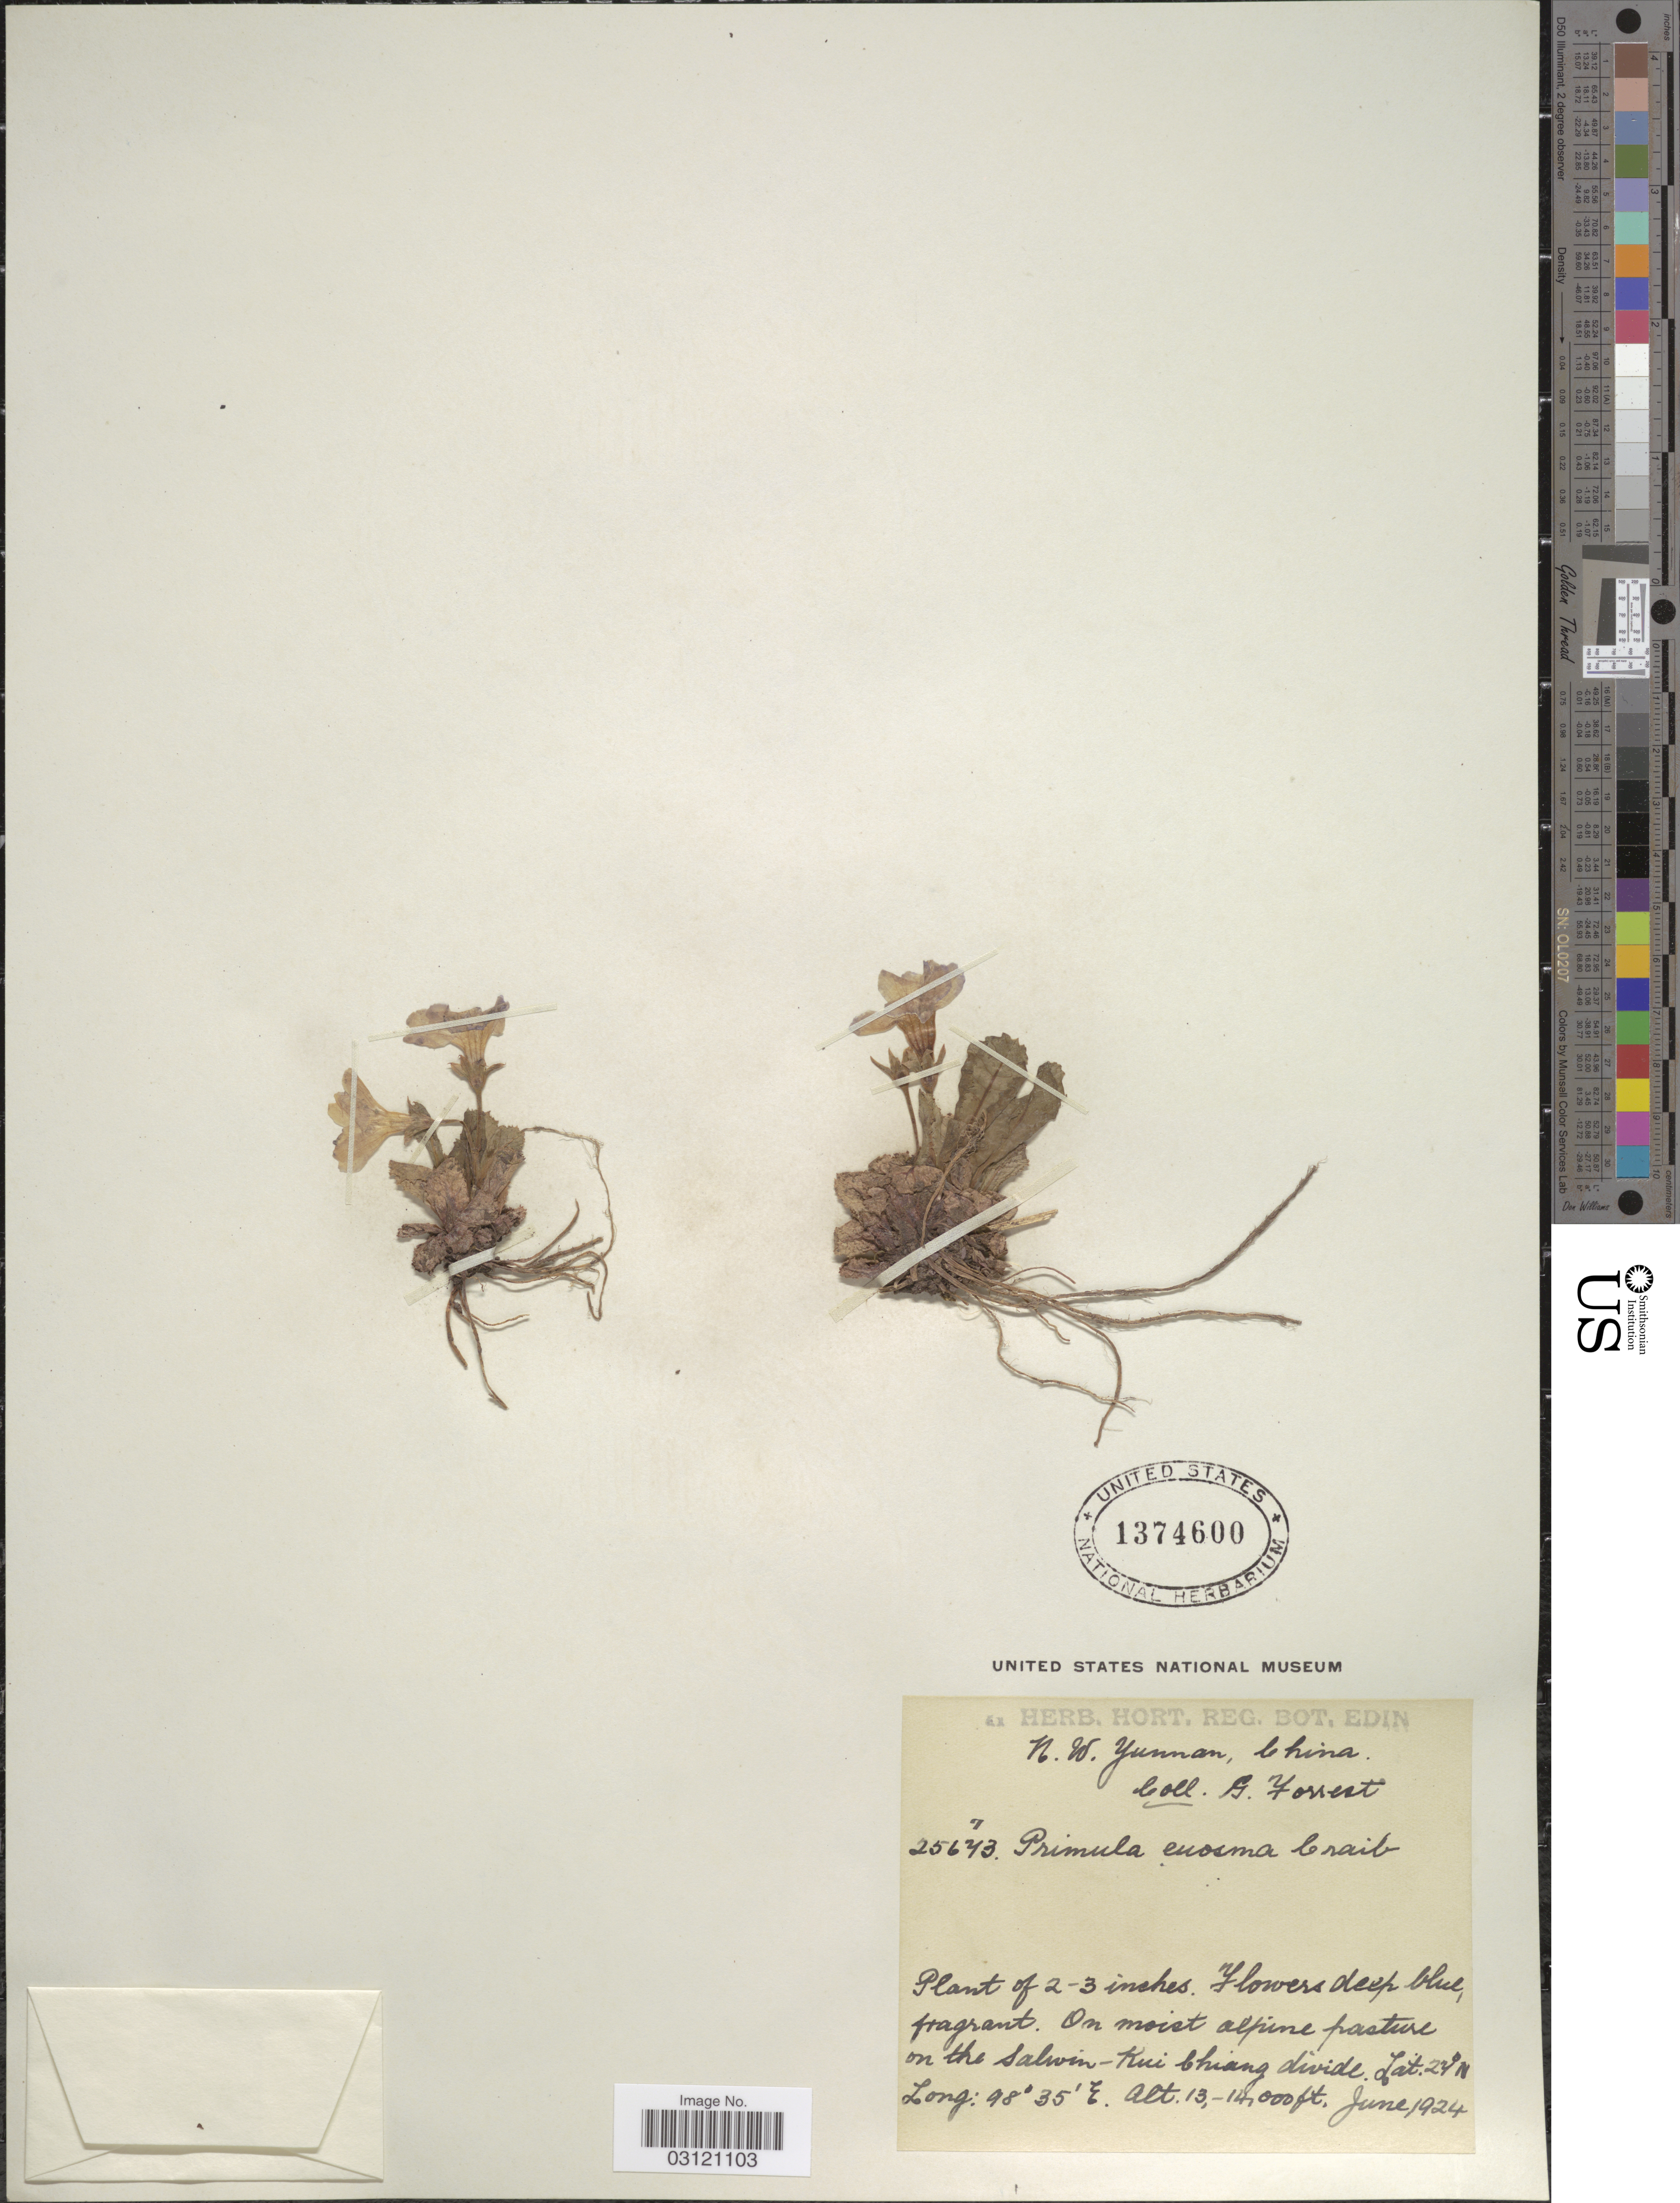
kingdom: Plantae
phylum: Tracheophyta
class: Magnoliopsida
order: Ericales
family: Primulaceae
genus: Primula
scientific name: Primula euosma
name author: Craib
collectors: G. Forrest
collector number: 25673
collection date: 1924-06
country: China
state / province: Yunnan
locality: N.W. Yunnan, On moist alpine pasture on the Salwin-Kui Chiang divide.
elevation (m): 3962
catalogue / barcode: US 1374600